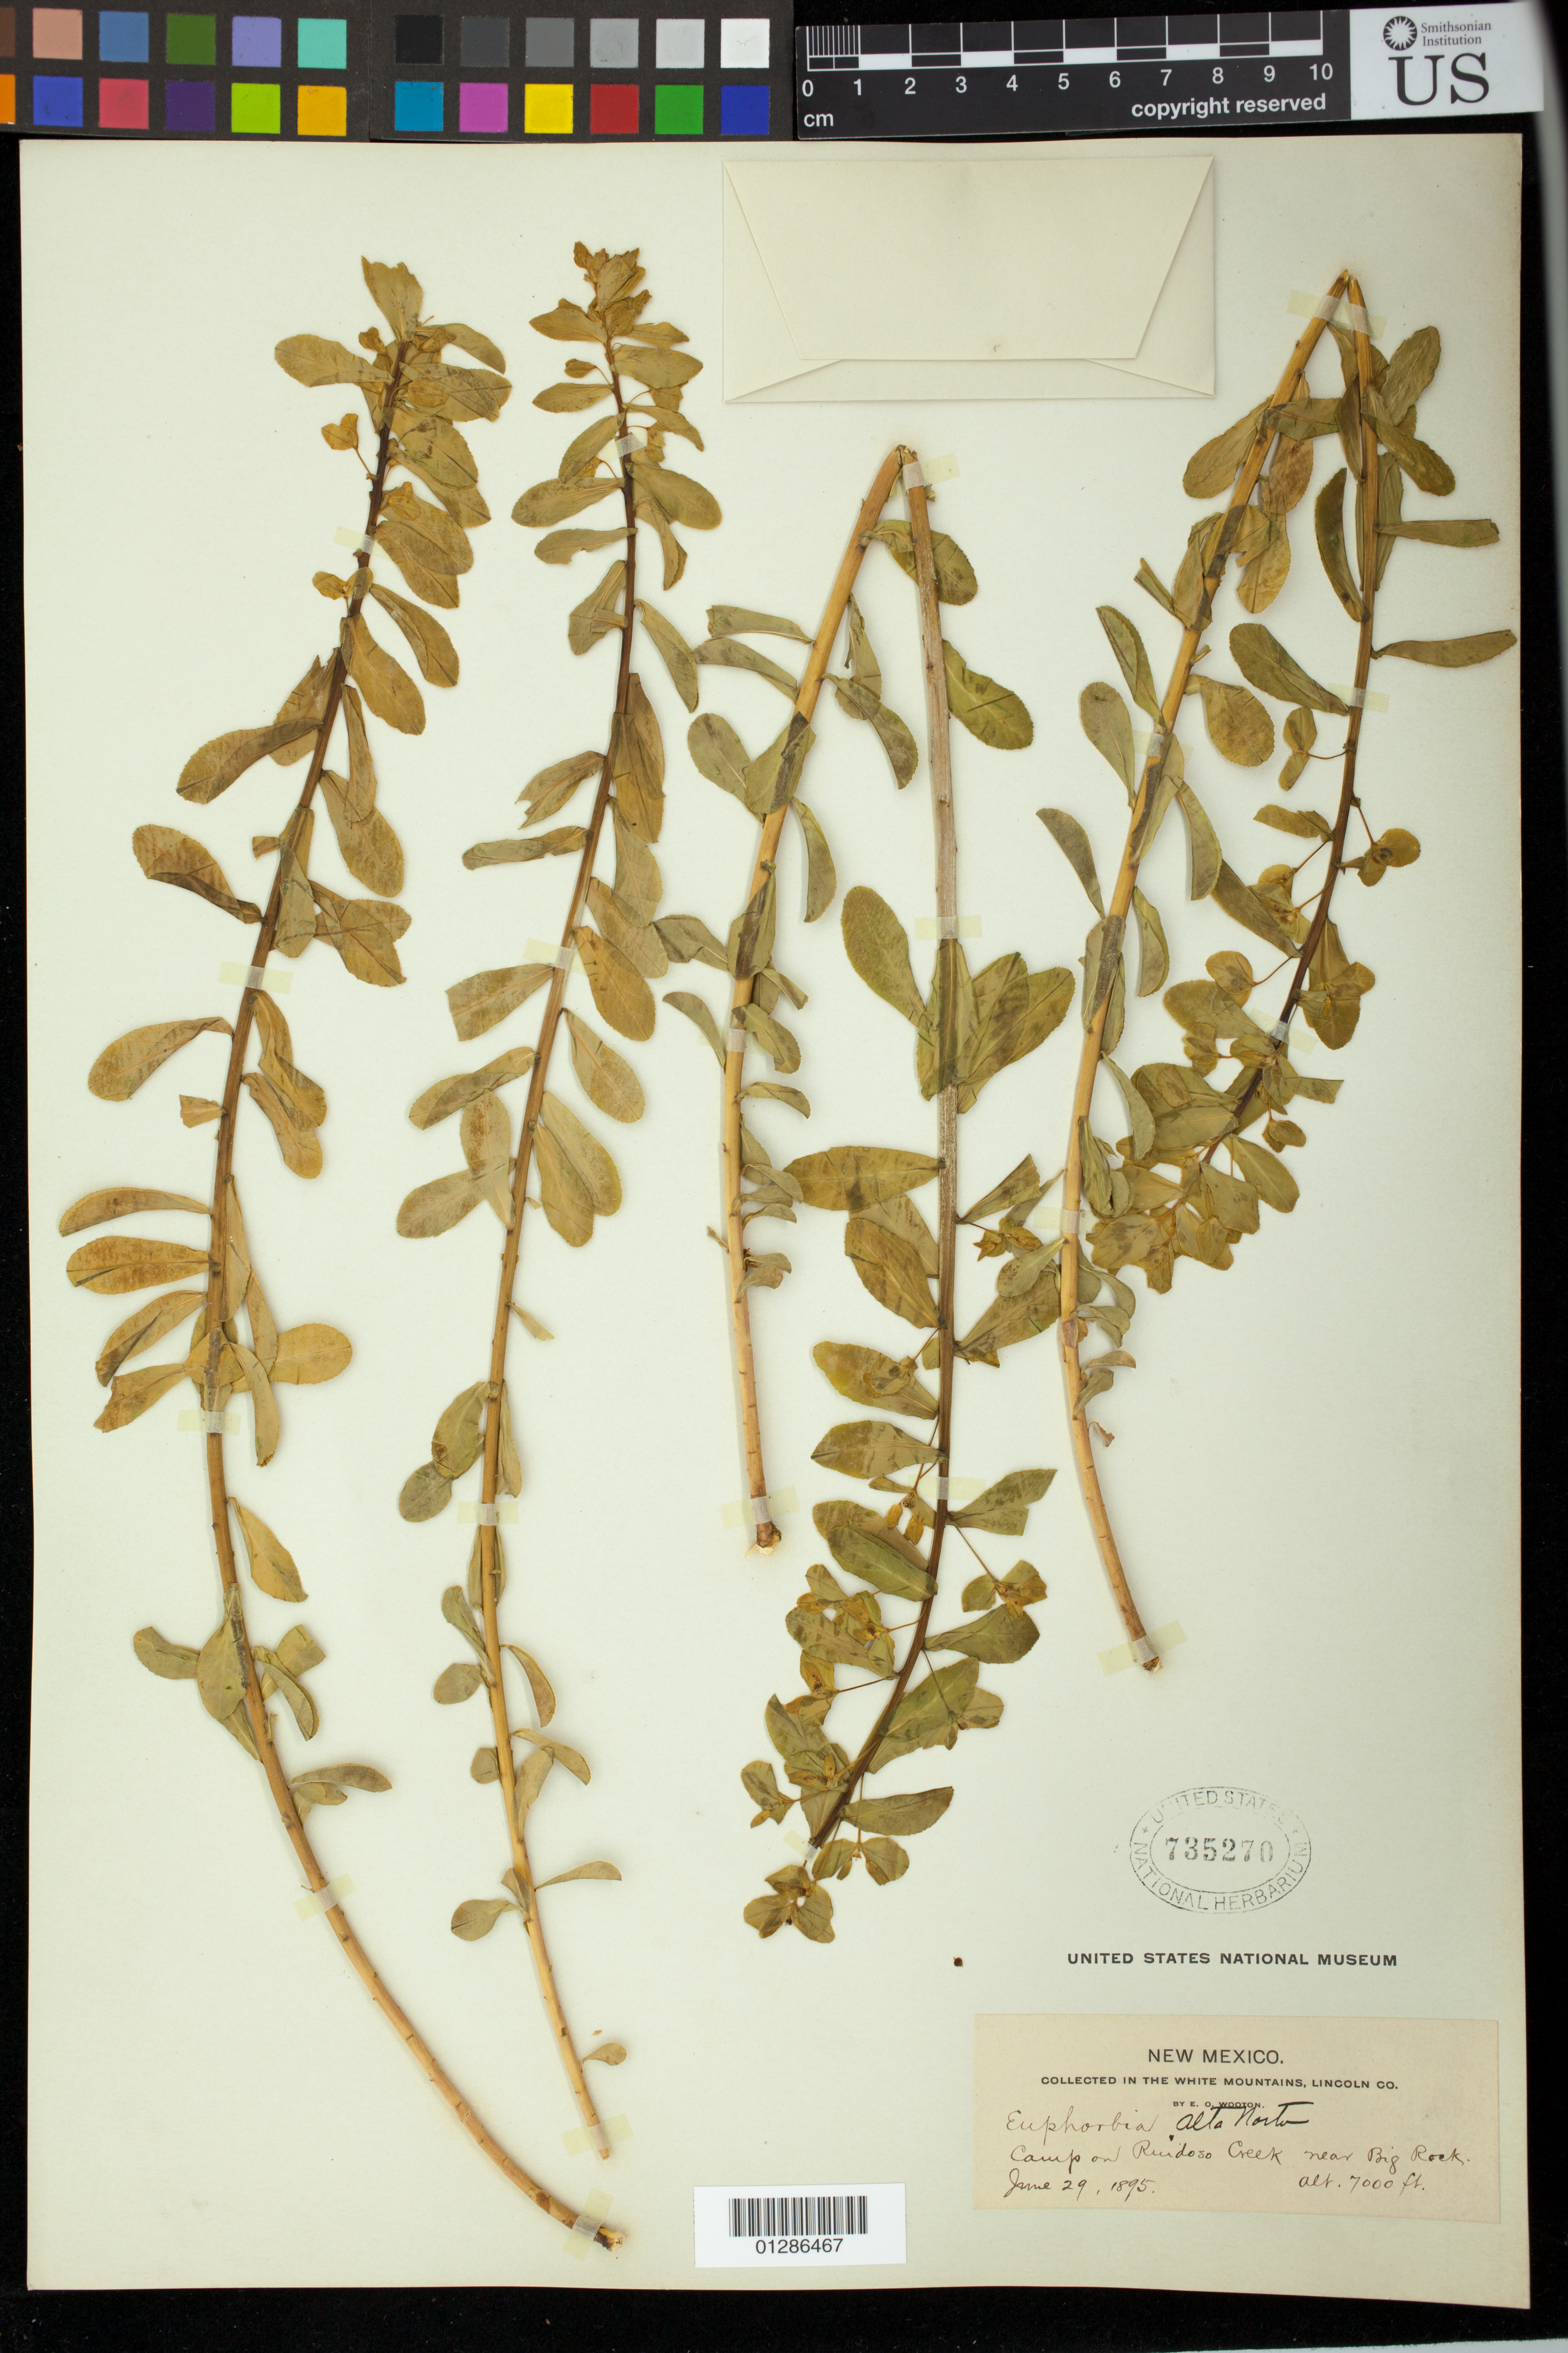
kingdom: Plantae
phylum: Tracheophyta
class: Magnoliopsida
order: Malpighiales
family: Euphorbiaceae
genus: Euphorbia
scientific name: Euphorbia alta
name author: Norton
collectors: E. O. Wooton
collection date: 1895-06-29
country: United States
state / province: New Mexico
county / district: Lincoln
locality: Collected in the White Mountains, Camp on Ruidoso Creek near Big Rock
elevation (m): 2134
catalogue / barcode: US 735270